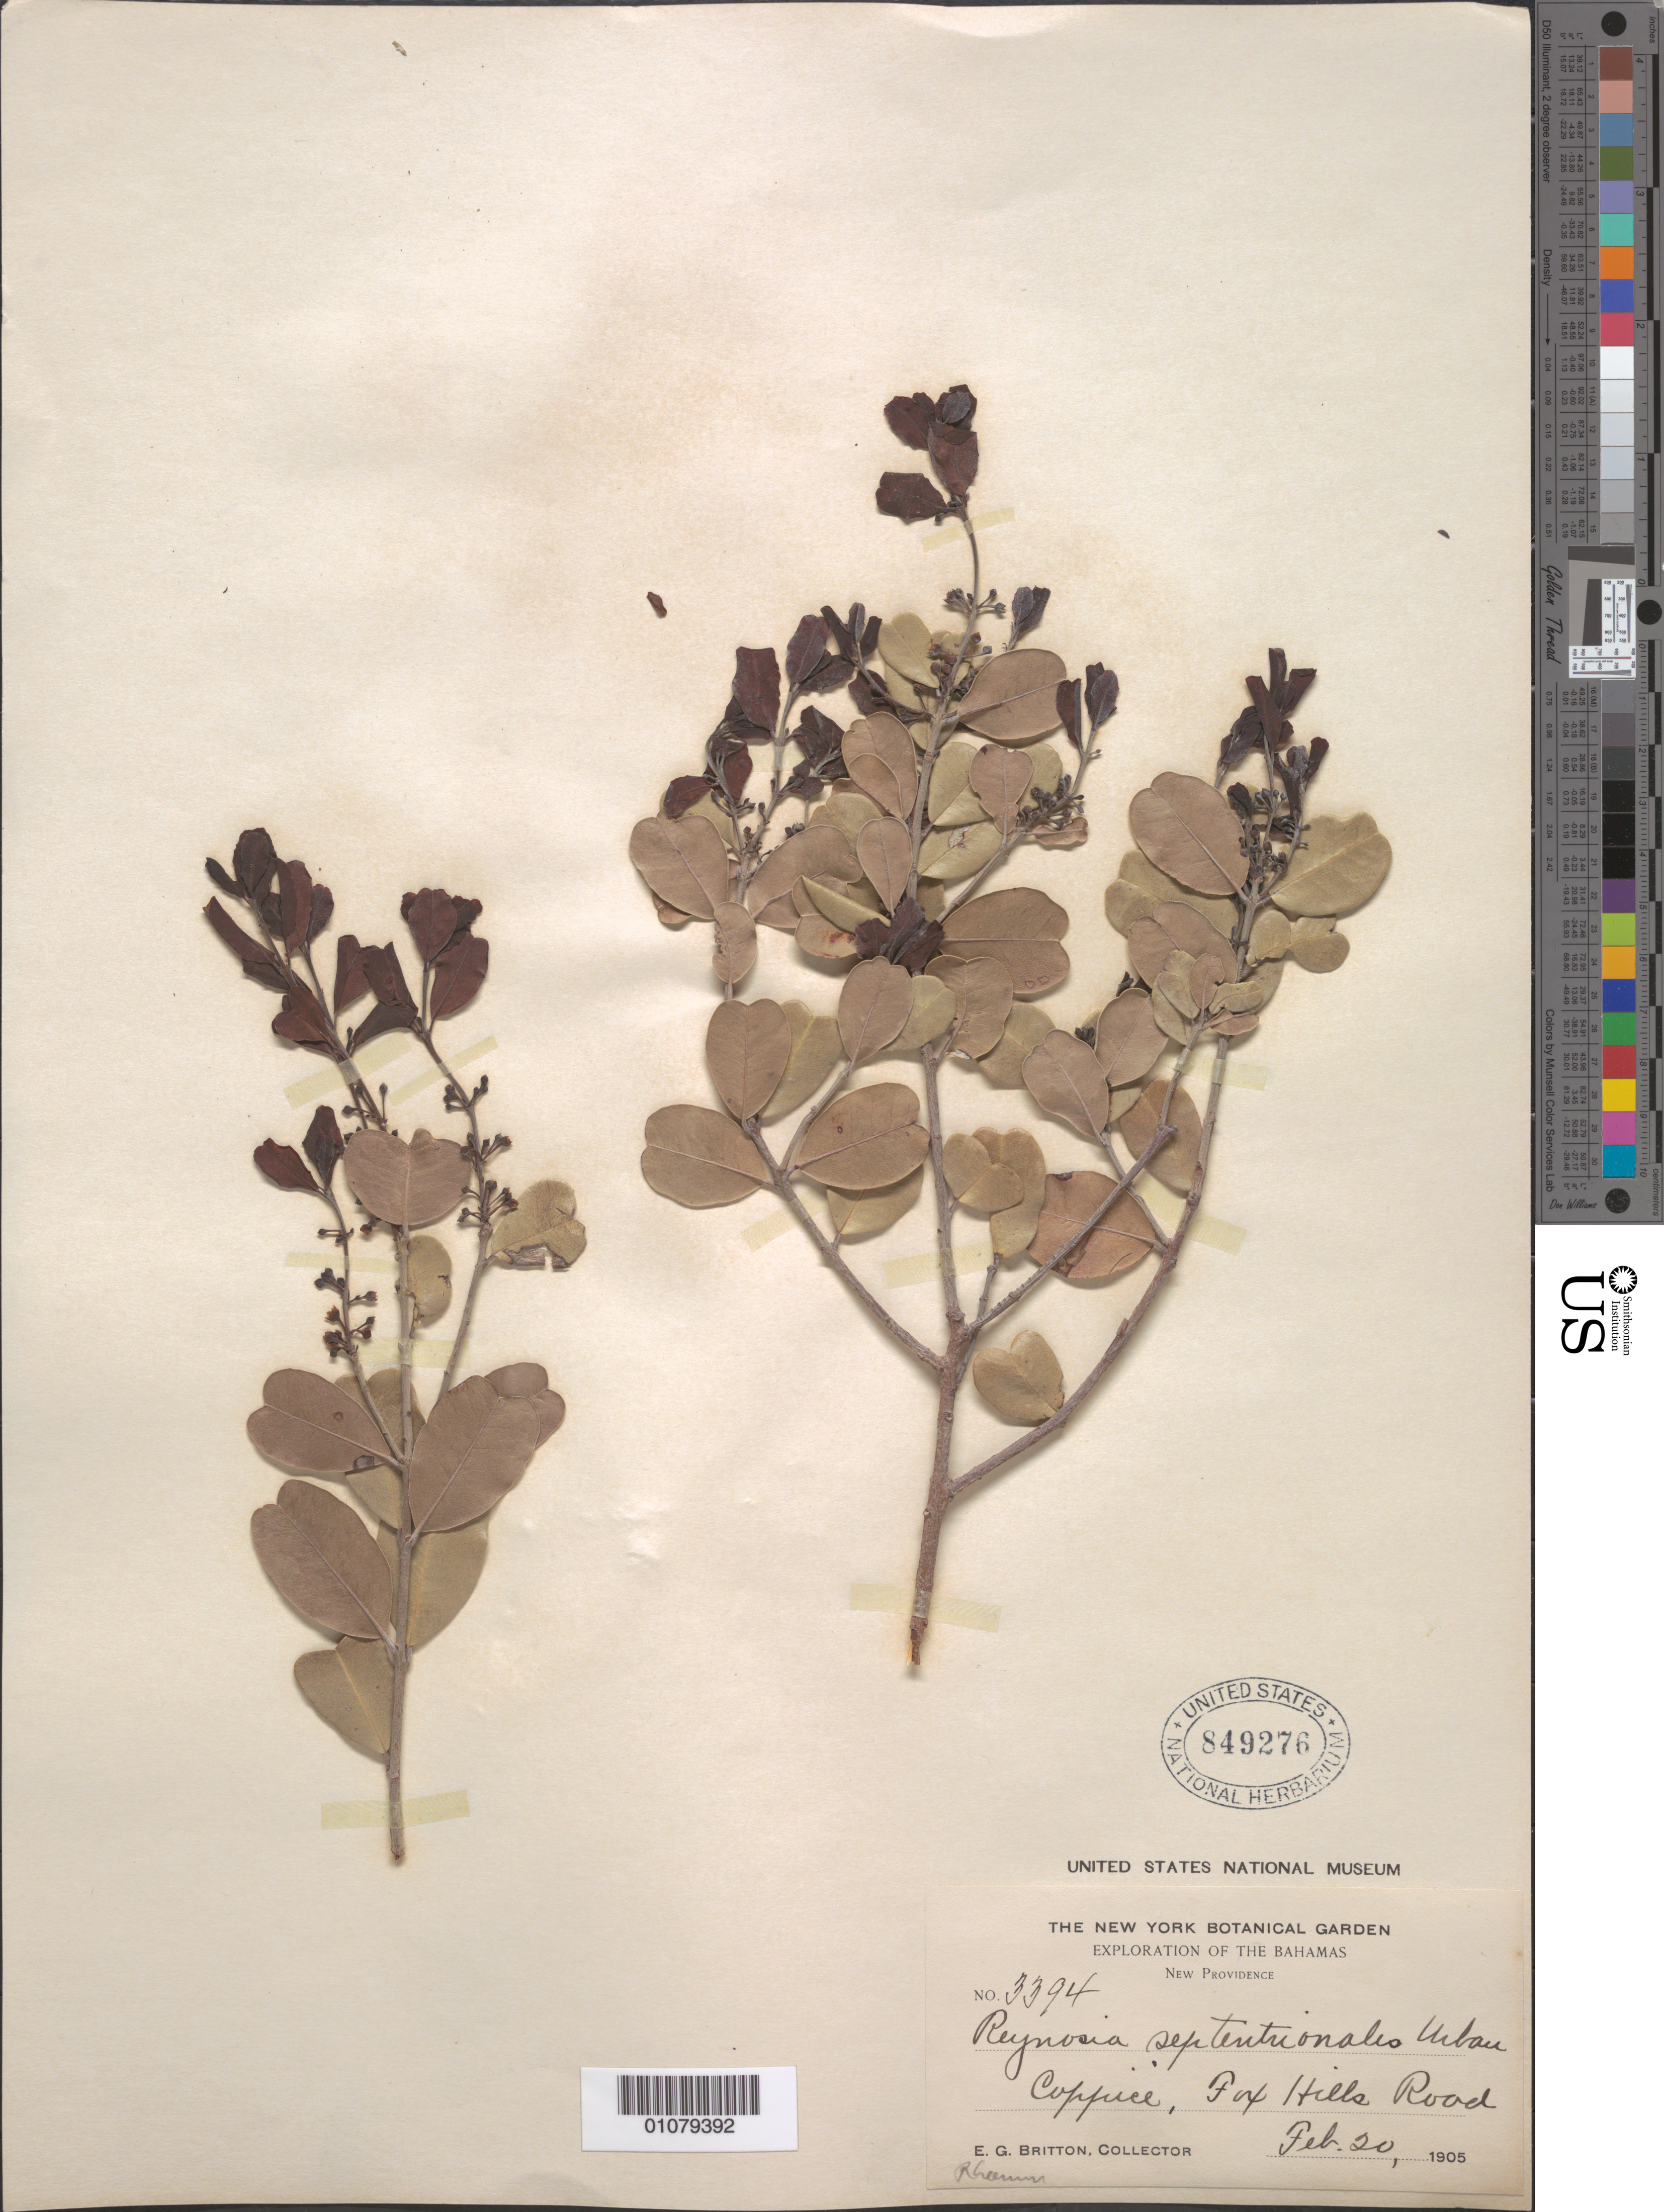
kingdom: Plantae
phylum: Tracheophyta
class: Magnoliopsida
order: Rosales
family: Rhamnaceae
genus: Reynosia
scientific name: Reynosia septentrionalis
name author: Urb.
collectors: E. G. Britton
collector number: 3394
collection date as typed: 20 Feb 1905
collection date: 1905-02-20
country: Bahamas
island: New Providence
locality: Coppice, Fox Hills Road.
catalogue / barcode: US 849276